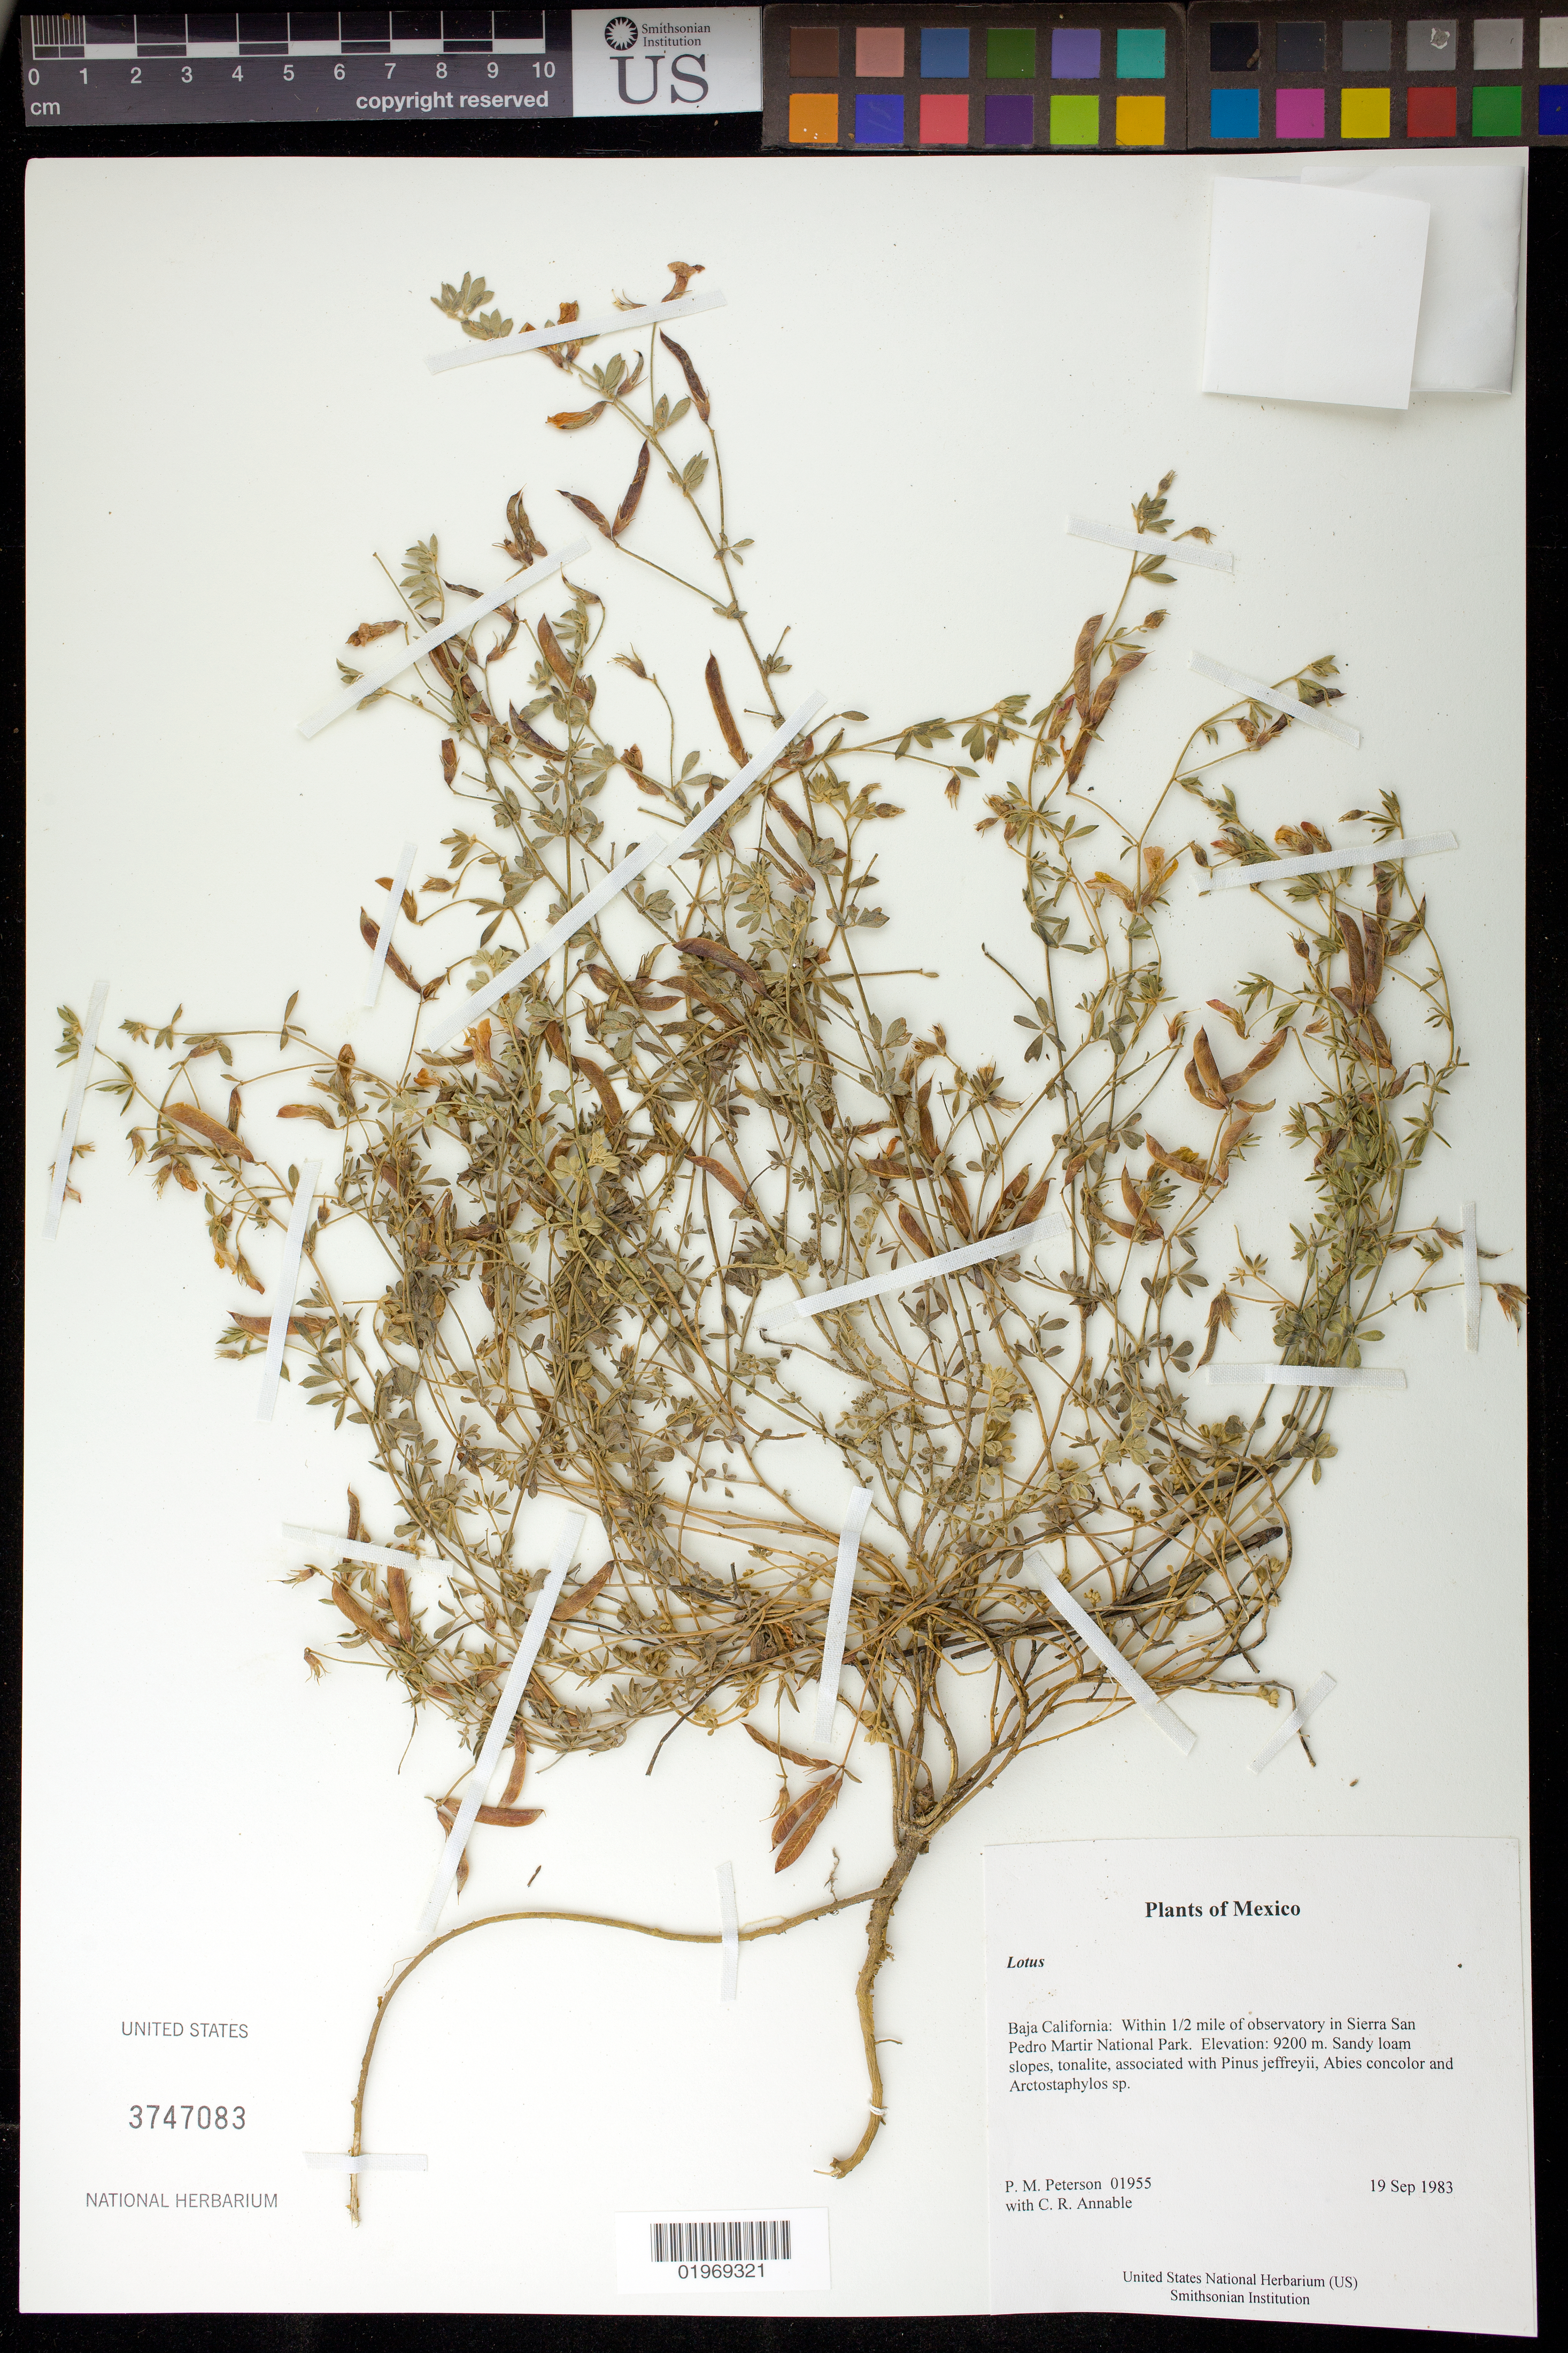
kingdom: Plantae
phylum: Tracheophyta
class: Magnoliopsida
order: Fabales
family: Fabaceae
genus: Lotus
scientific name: Lotus sp.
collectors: P. M. Peterson & C. R. Annable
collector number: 01955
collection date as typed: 19 Sep 1983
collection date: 1983-09-19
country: Mexico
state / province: Baja California Norte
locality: Within 1/2 mile of observatory in Sierra San Pedro Martir National Park.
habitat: Sandy loam slopes, tonalite, associated with Pinus jeffreyii, Abies concolor and Arctostaphylos sp.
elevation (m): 9200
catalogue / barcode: US 3747083